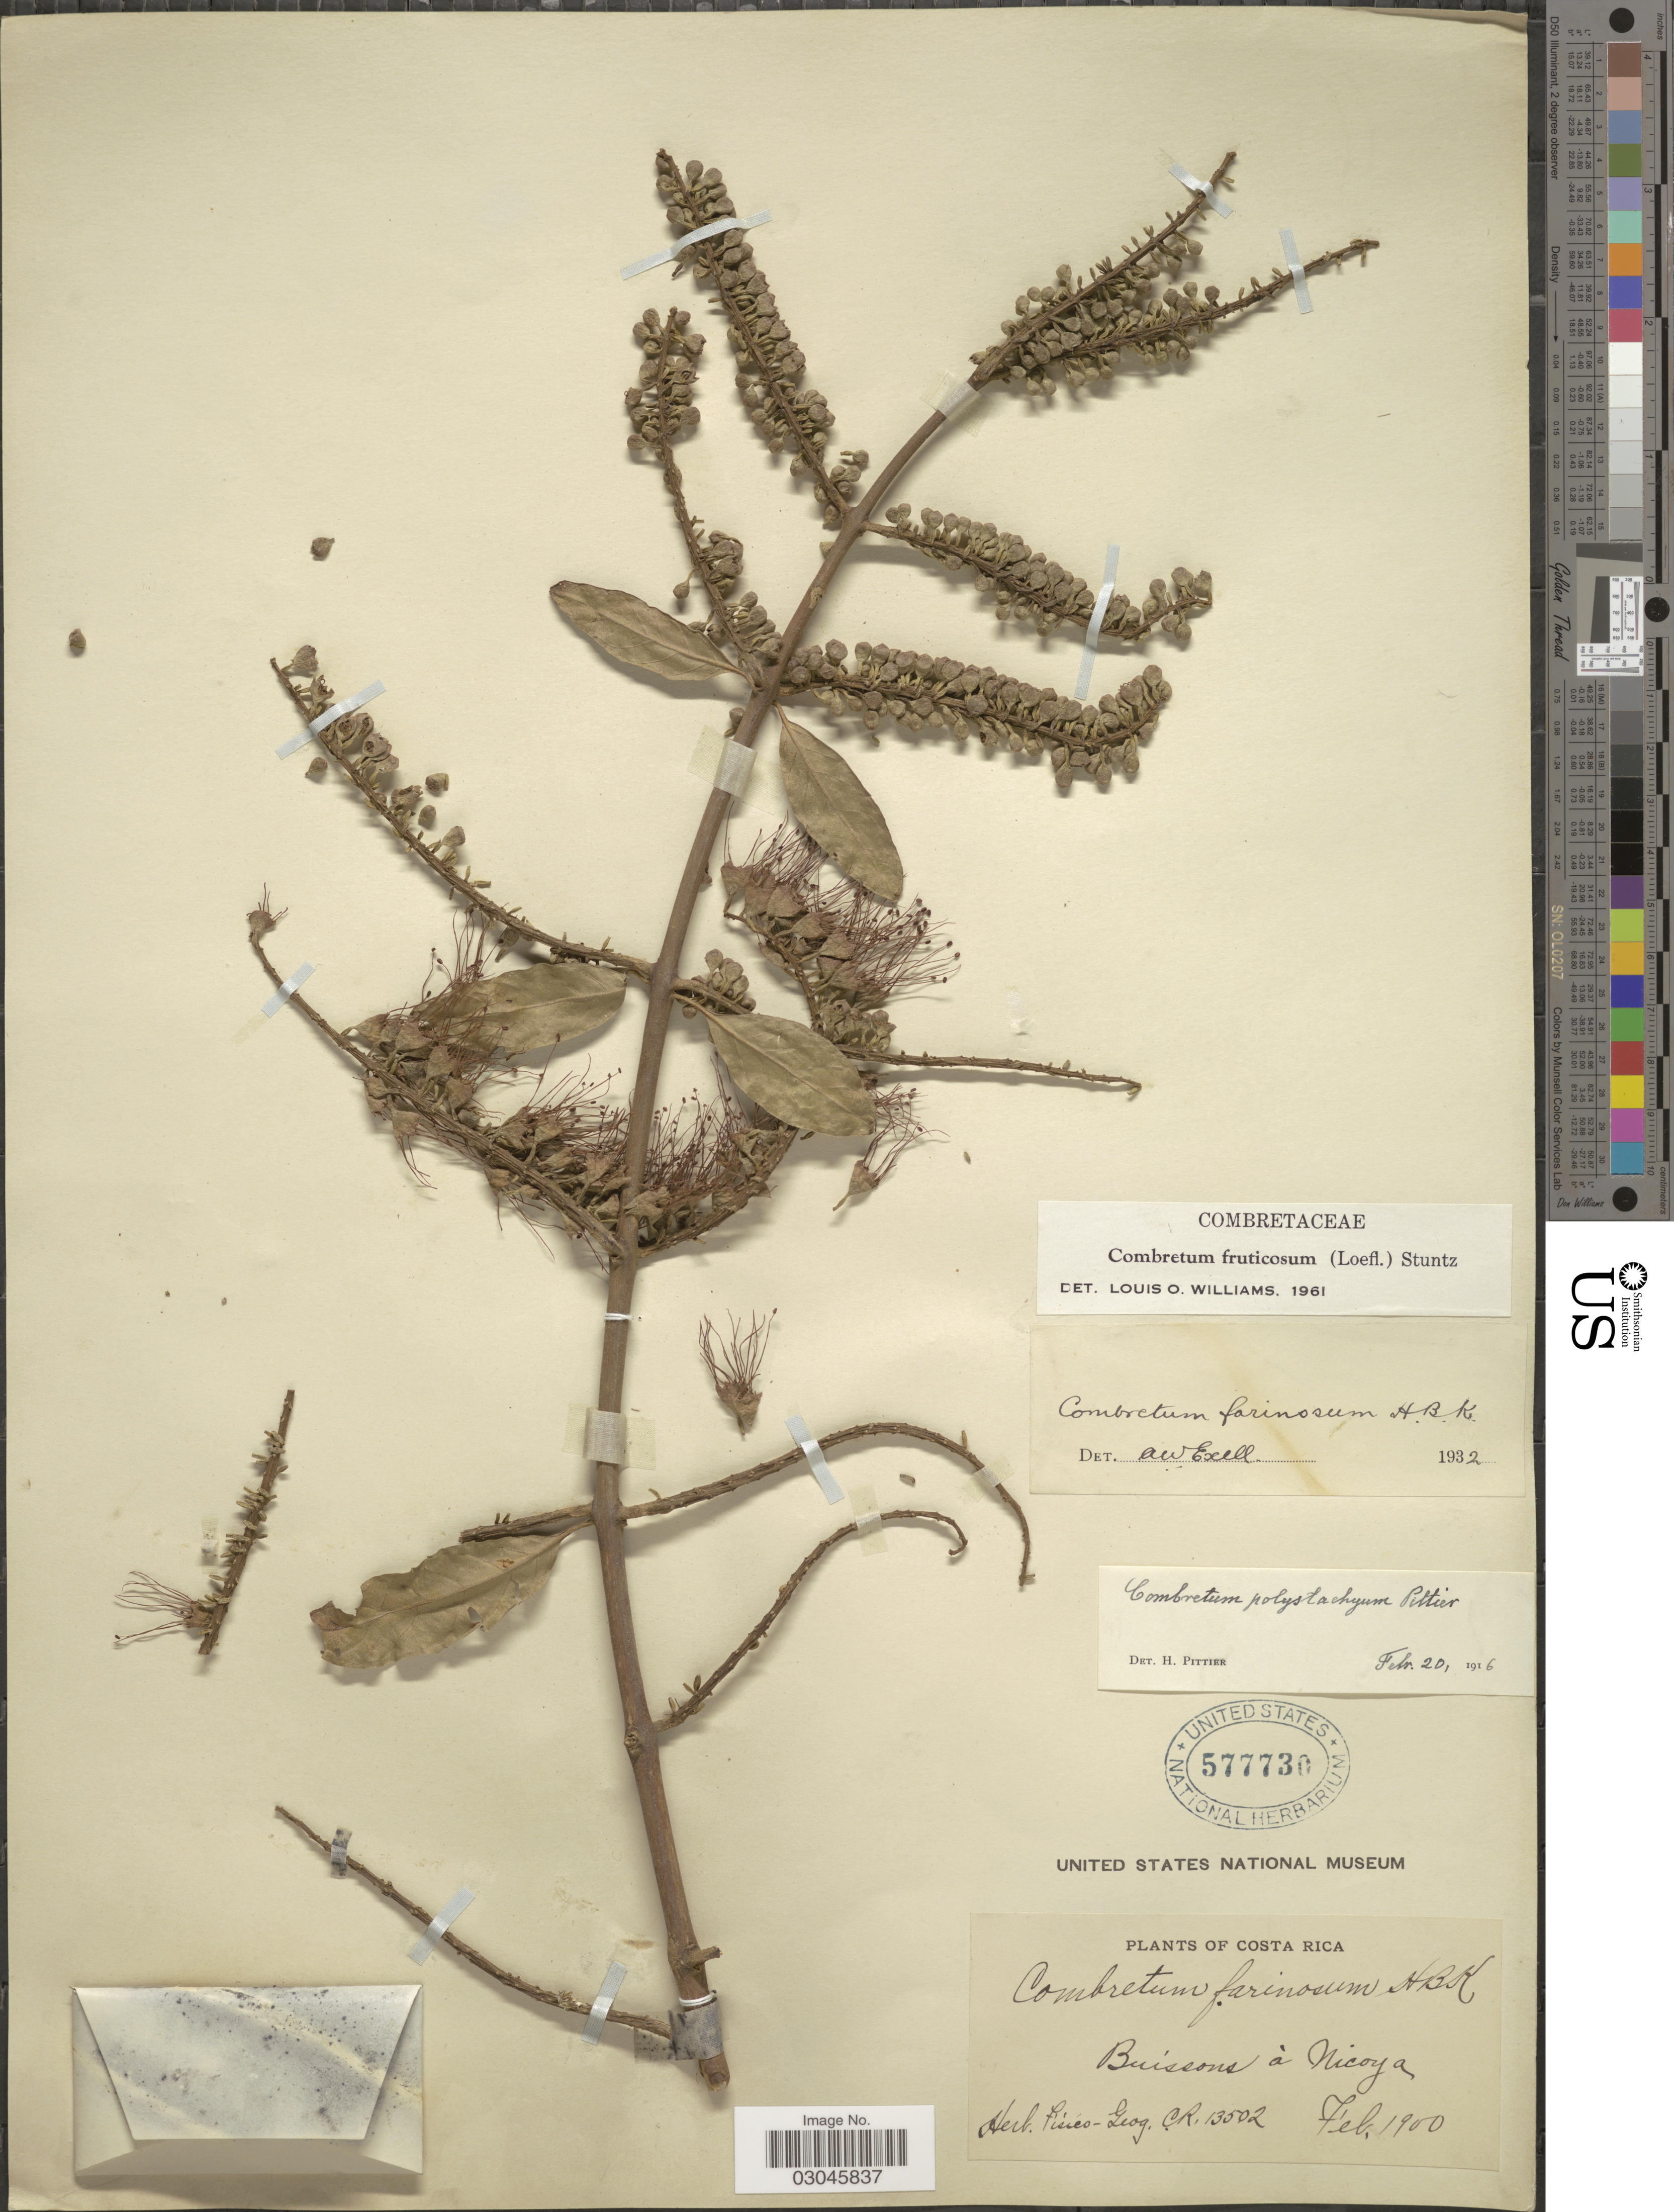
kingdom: Plantae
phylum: Tracheophyta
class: Magnoliopsida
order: Myrtales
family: Combretaceae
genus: Combretum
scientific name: Combretum fruticosum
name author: (Loefl.) Stuntz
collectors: Ex herb. Fisíco-Geog. C. R.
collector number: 13502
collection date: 1900-02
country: Costa Rica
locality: Buissons à Nicoya.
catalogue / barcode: US 577730